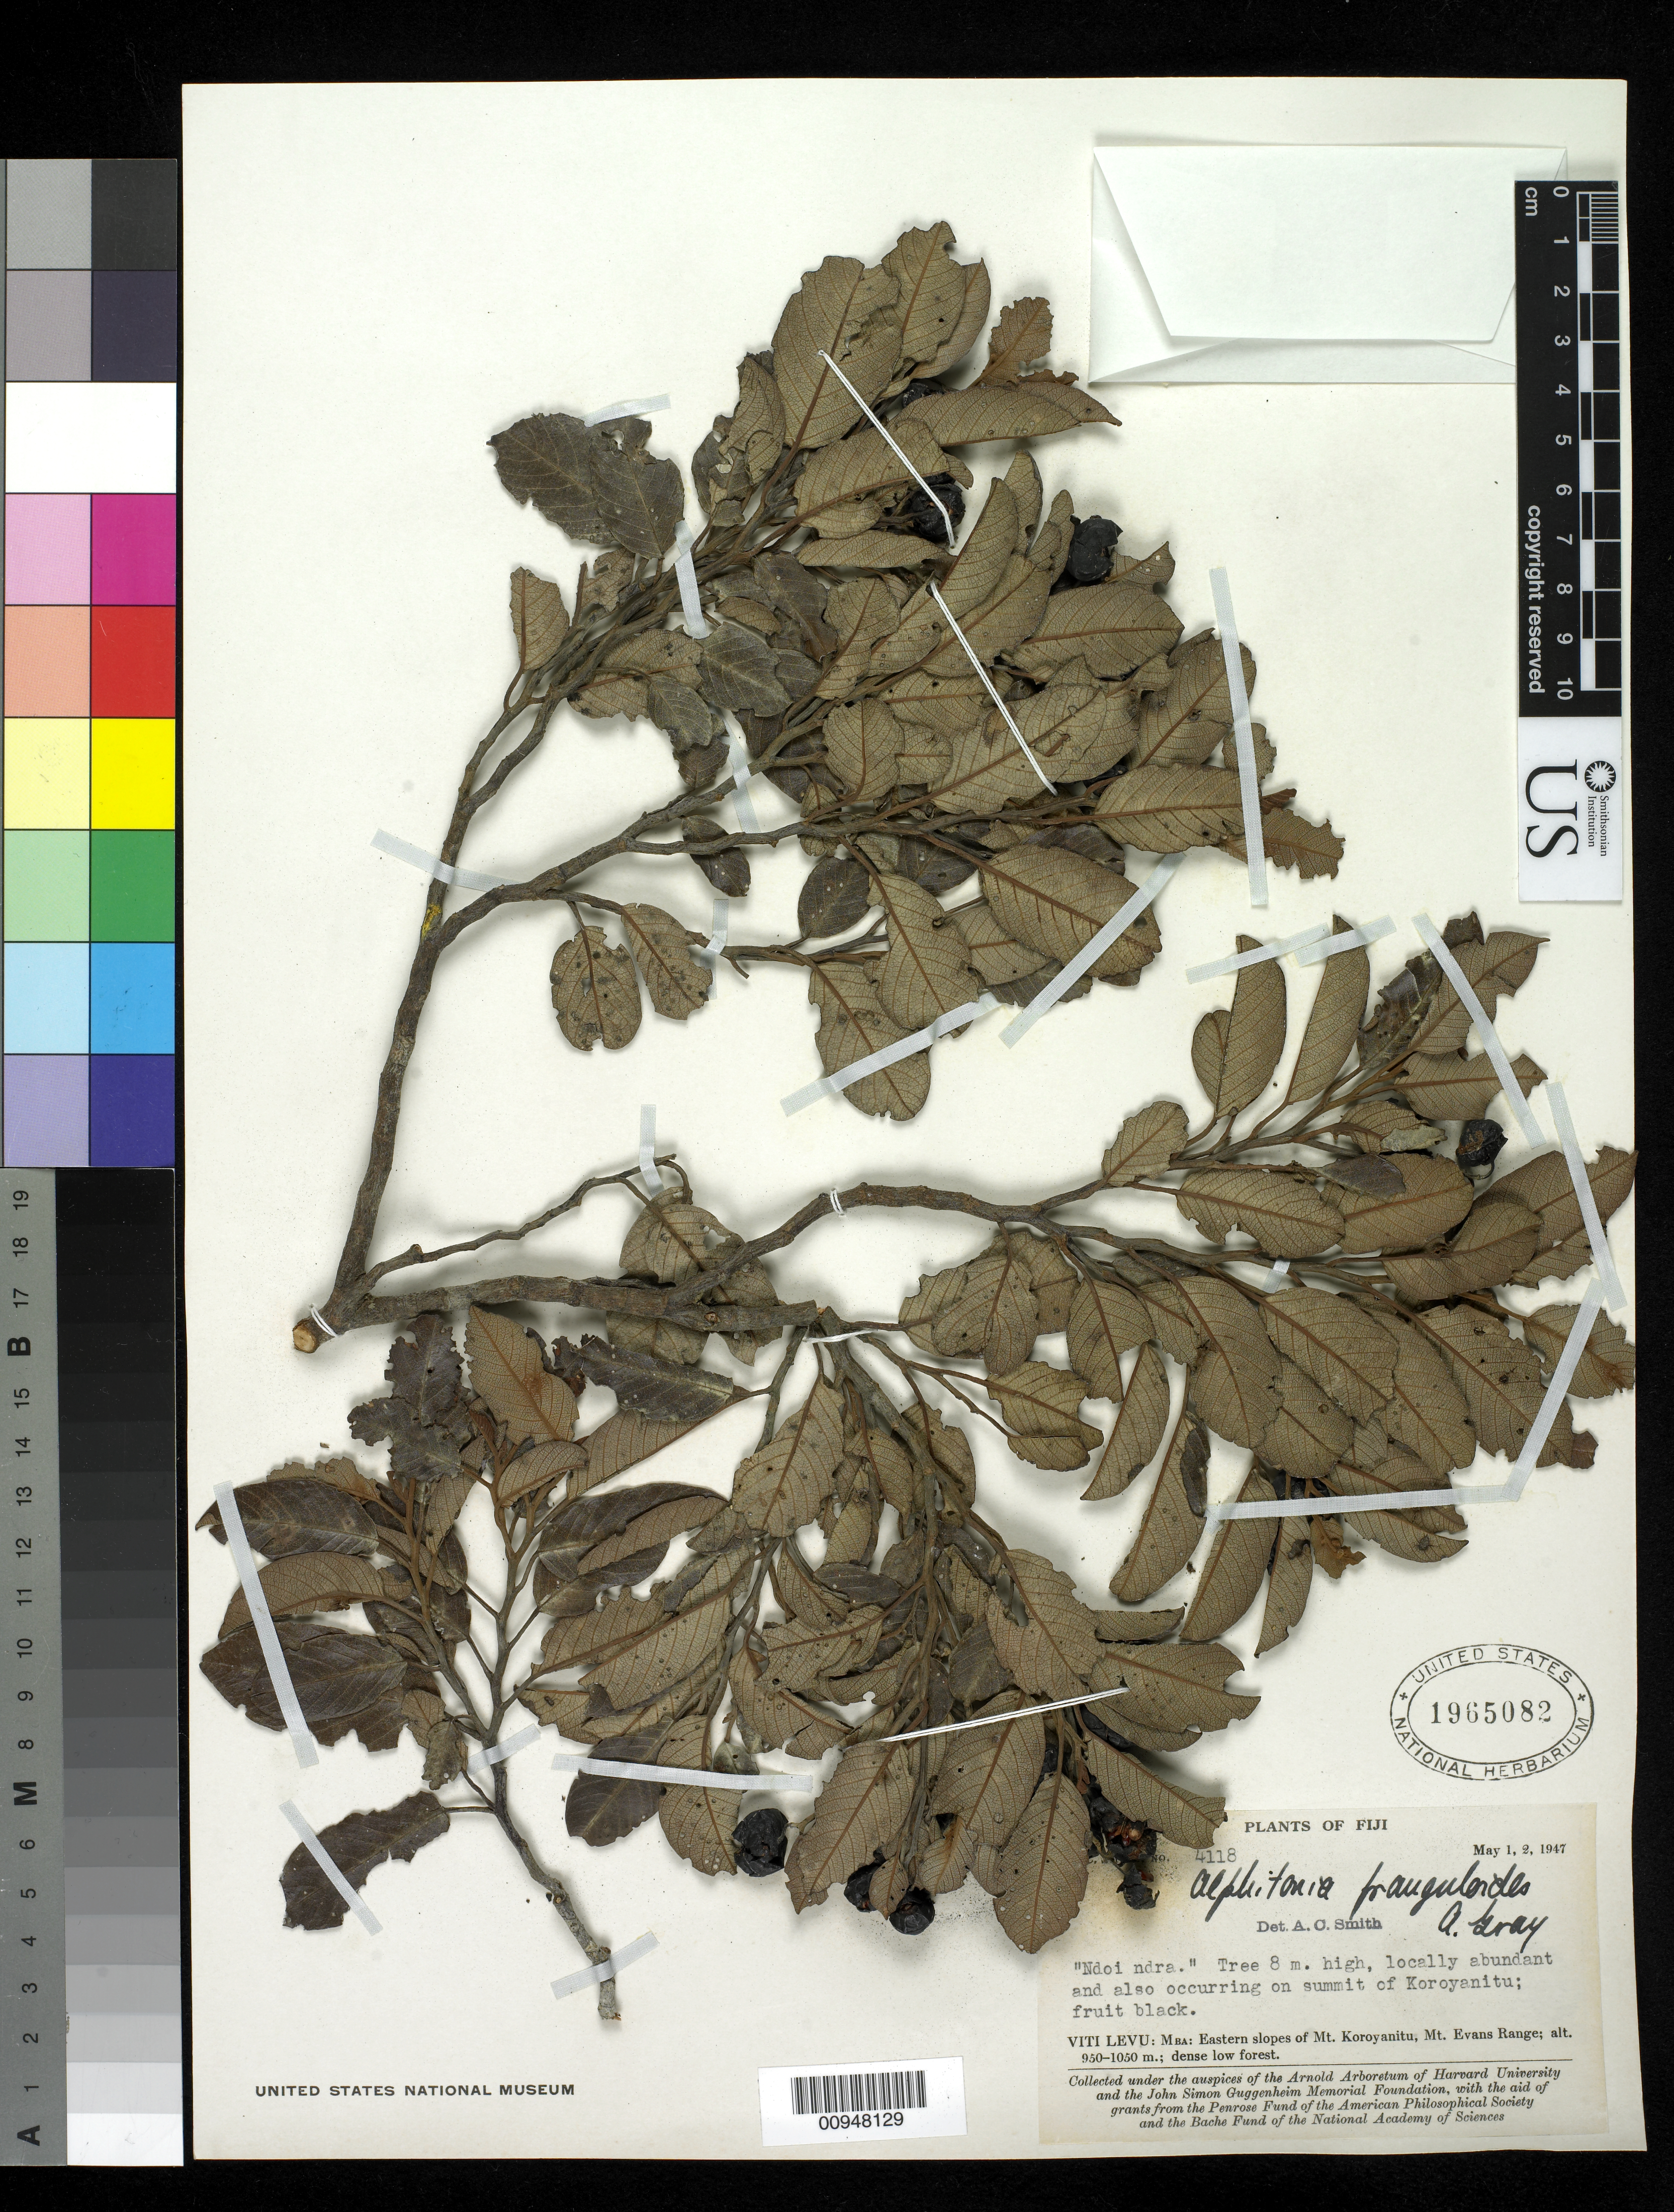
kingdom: Plantae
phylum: Tracheophyta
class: Magnoliopsida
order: Rosales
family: Rhamnaceae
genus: Alphitonia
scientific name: Alphitonia franguloides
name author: A. Gray in Wilkes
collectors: C. A. Smith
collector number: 4118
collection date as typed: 01 May 1947 to 02 May 1947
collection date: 1947-05-01/1947-05-02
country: Fiji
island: Viti Levu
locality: Mba: Eastern slopes of Mt. Koroyanitu, Mt. Evans Range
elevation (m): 950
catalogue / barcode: US 1965082